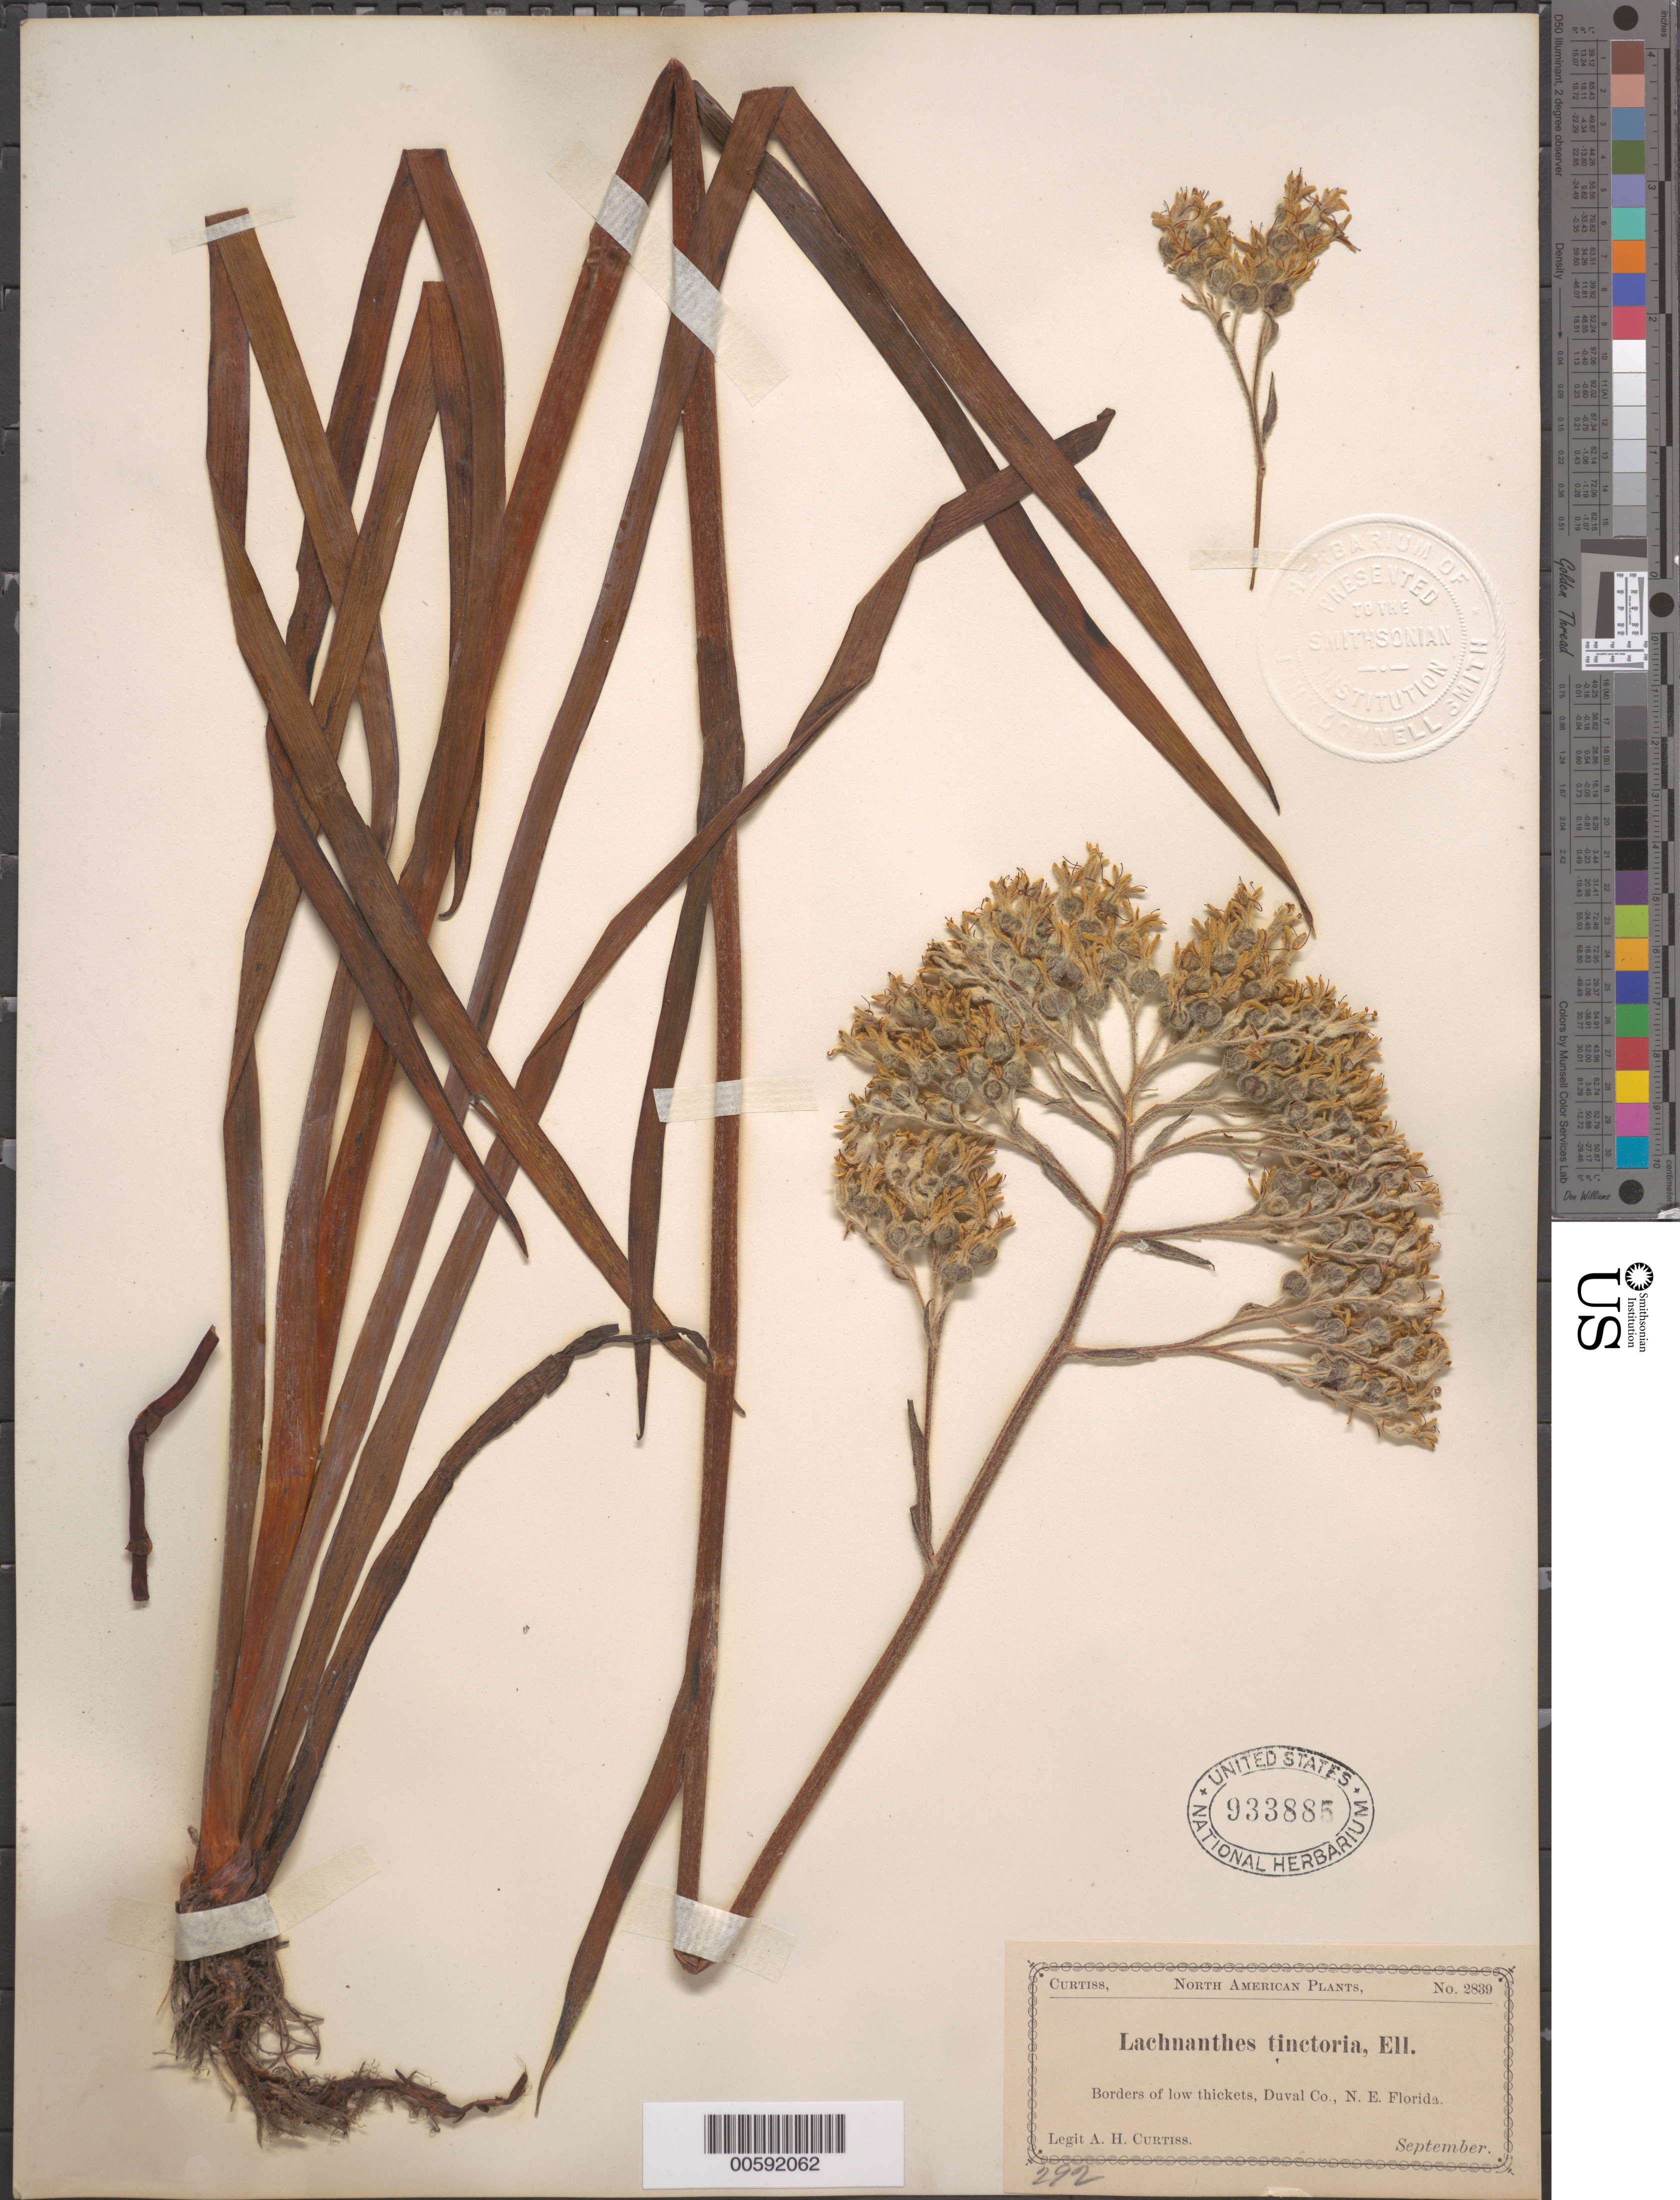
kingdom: Plantae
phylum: Tracheophyta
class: Liliopsida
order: Commelinales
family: Haemodoraceae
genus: Lachnanthes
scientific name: Lachnanthes tinctoria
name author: (Walter ex J.F. Gmel.) Elliott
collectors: A. H. Curtiss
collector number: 2839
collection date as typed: Sep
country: United States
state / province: Florida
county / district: Duval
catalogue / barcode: US 933885